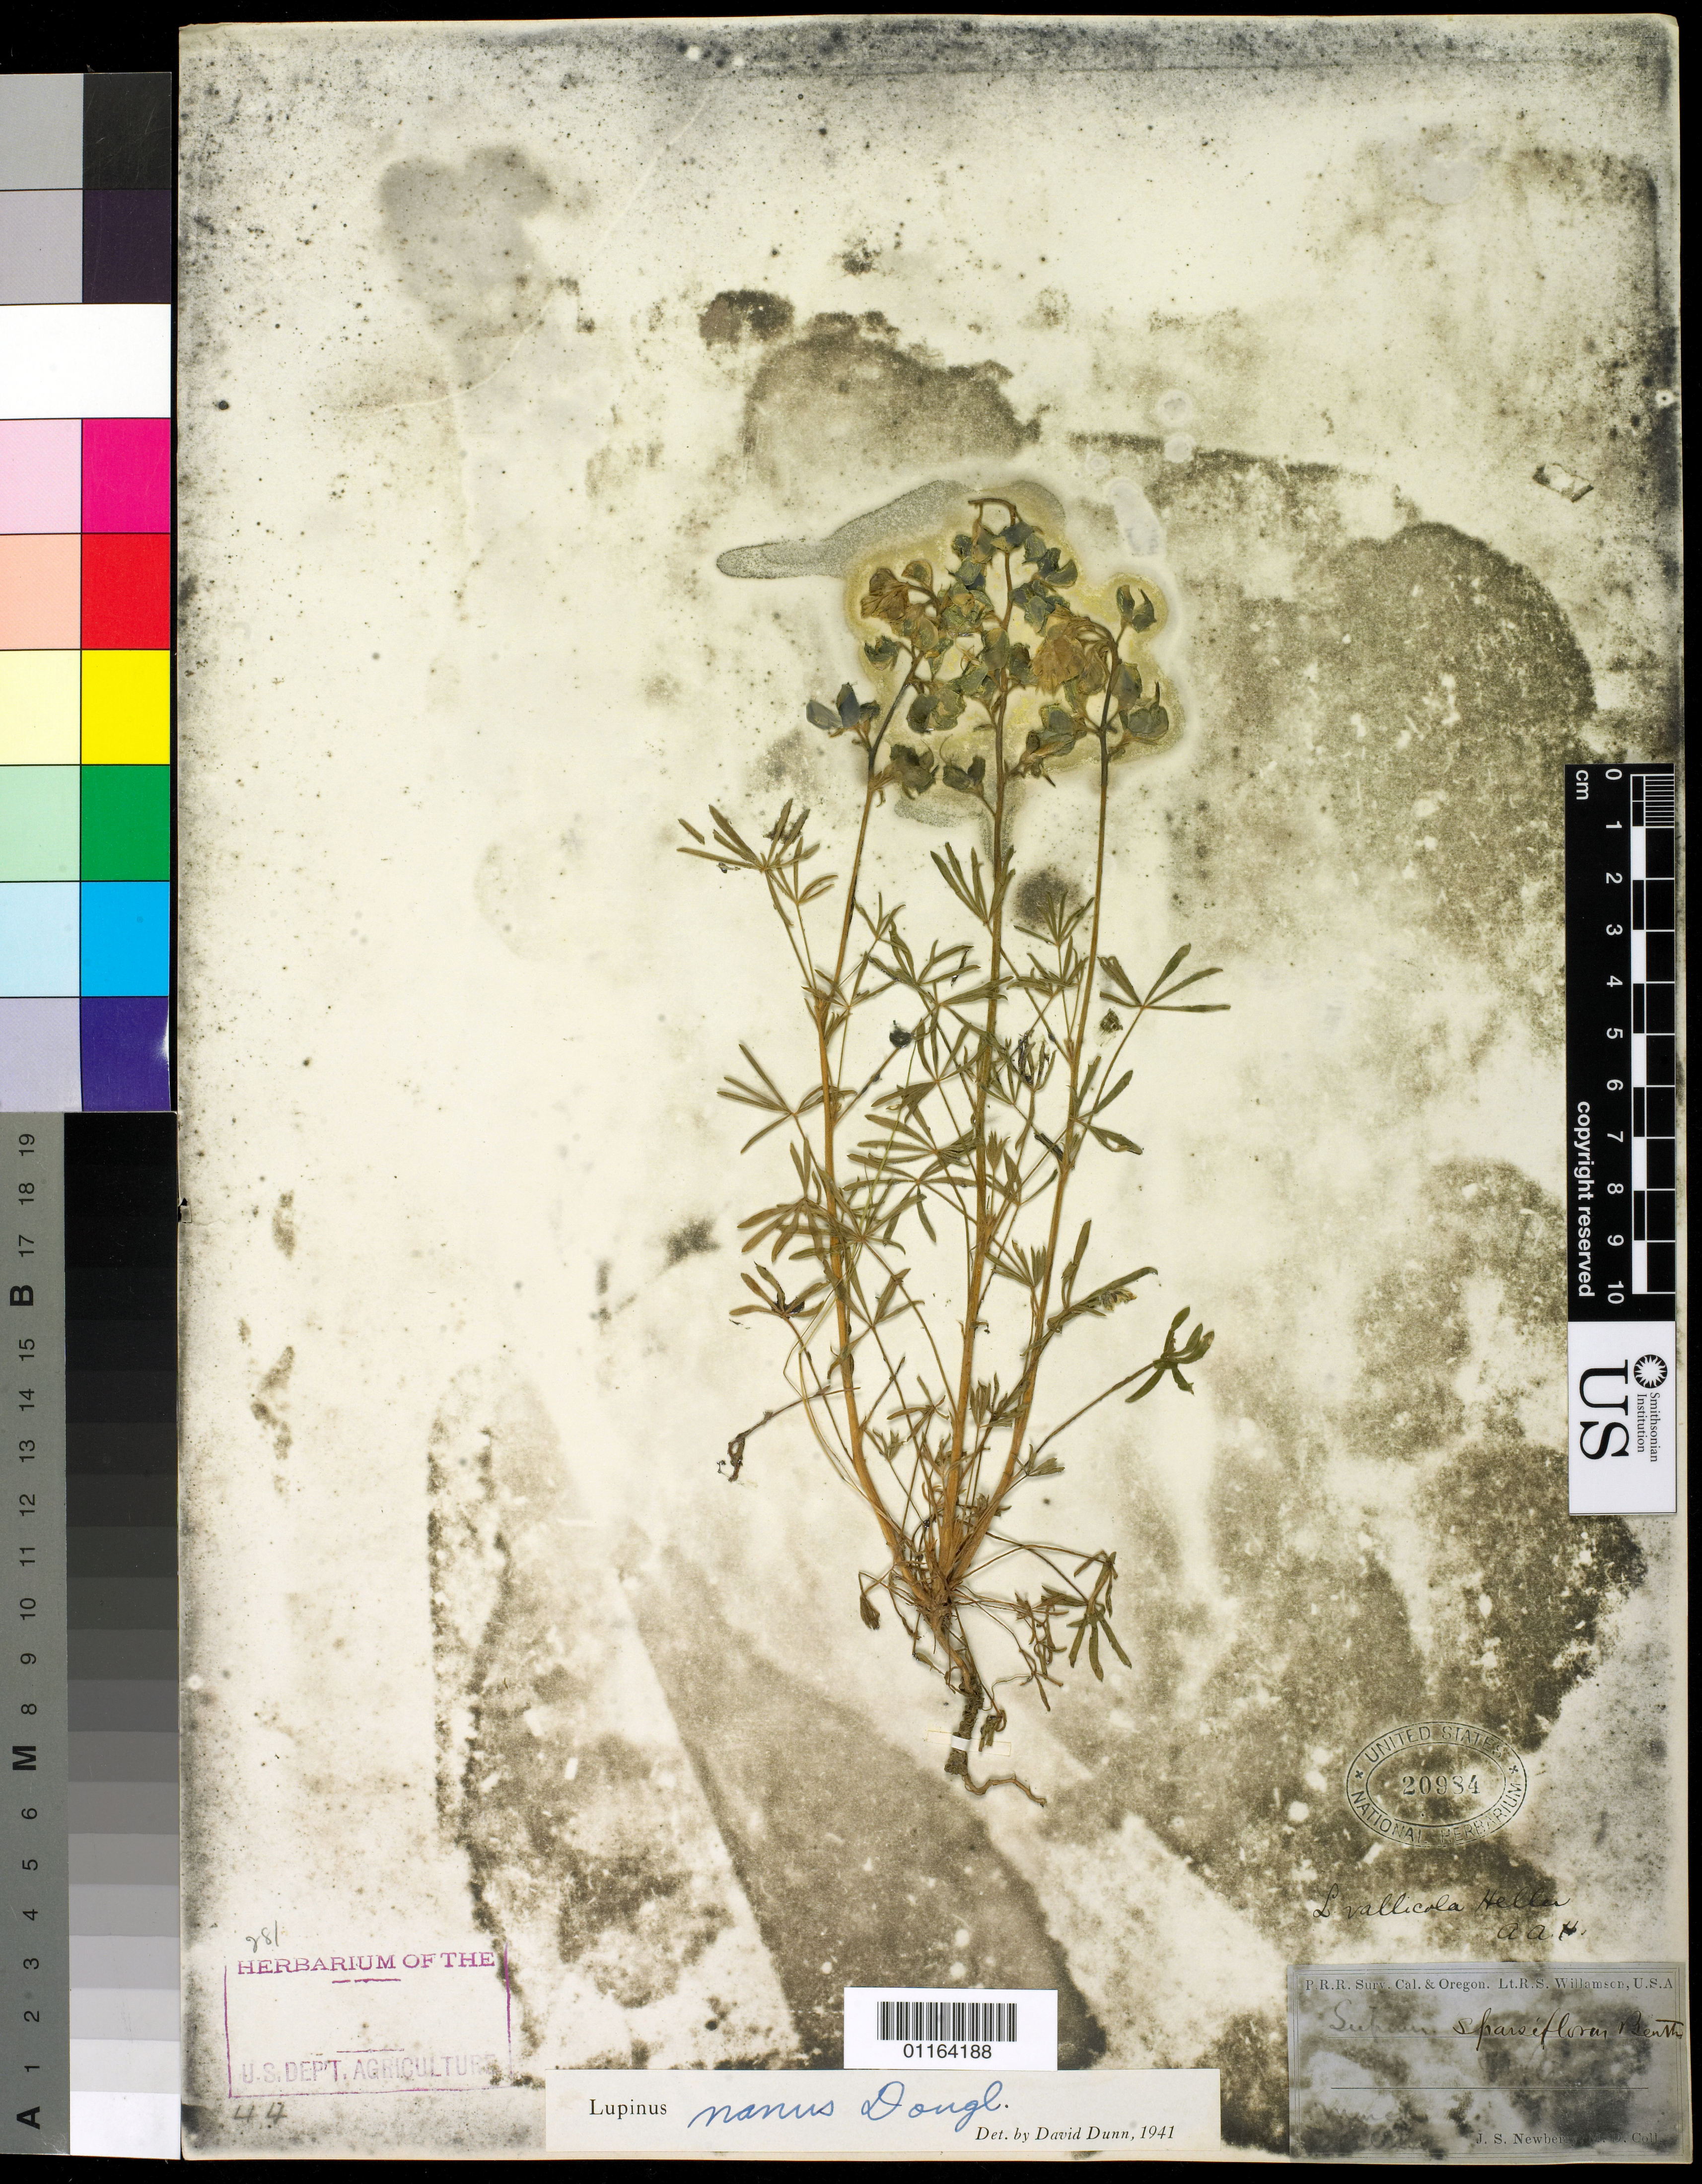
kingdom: Plantae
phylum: Tracheophyta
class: Magnoliopsida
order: Fabales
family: Fabaceae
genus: Lupinus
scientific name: Lupinus nanus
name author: Douglas ex Benth.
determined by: Dunn, D.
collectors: J. S. Newberry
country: United States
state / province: California / Oregon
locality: Pacific Railroad Survey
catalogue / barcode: US 20984